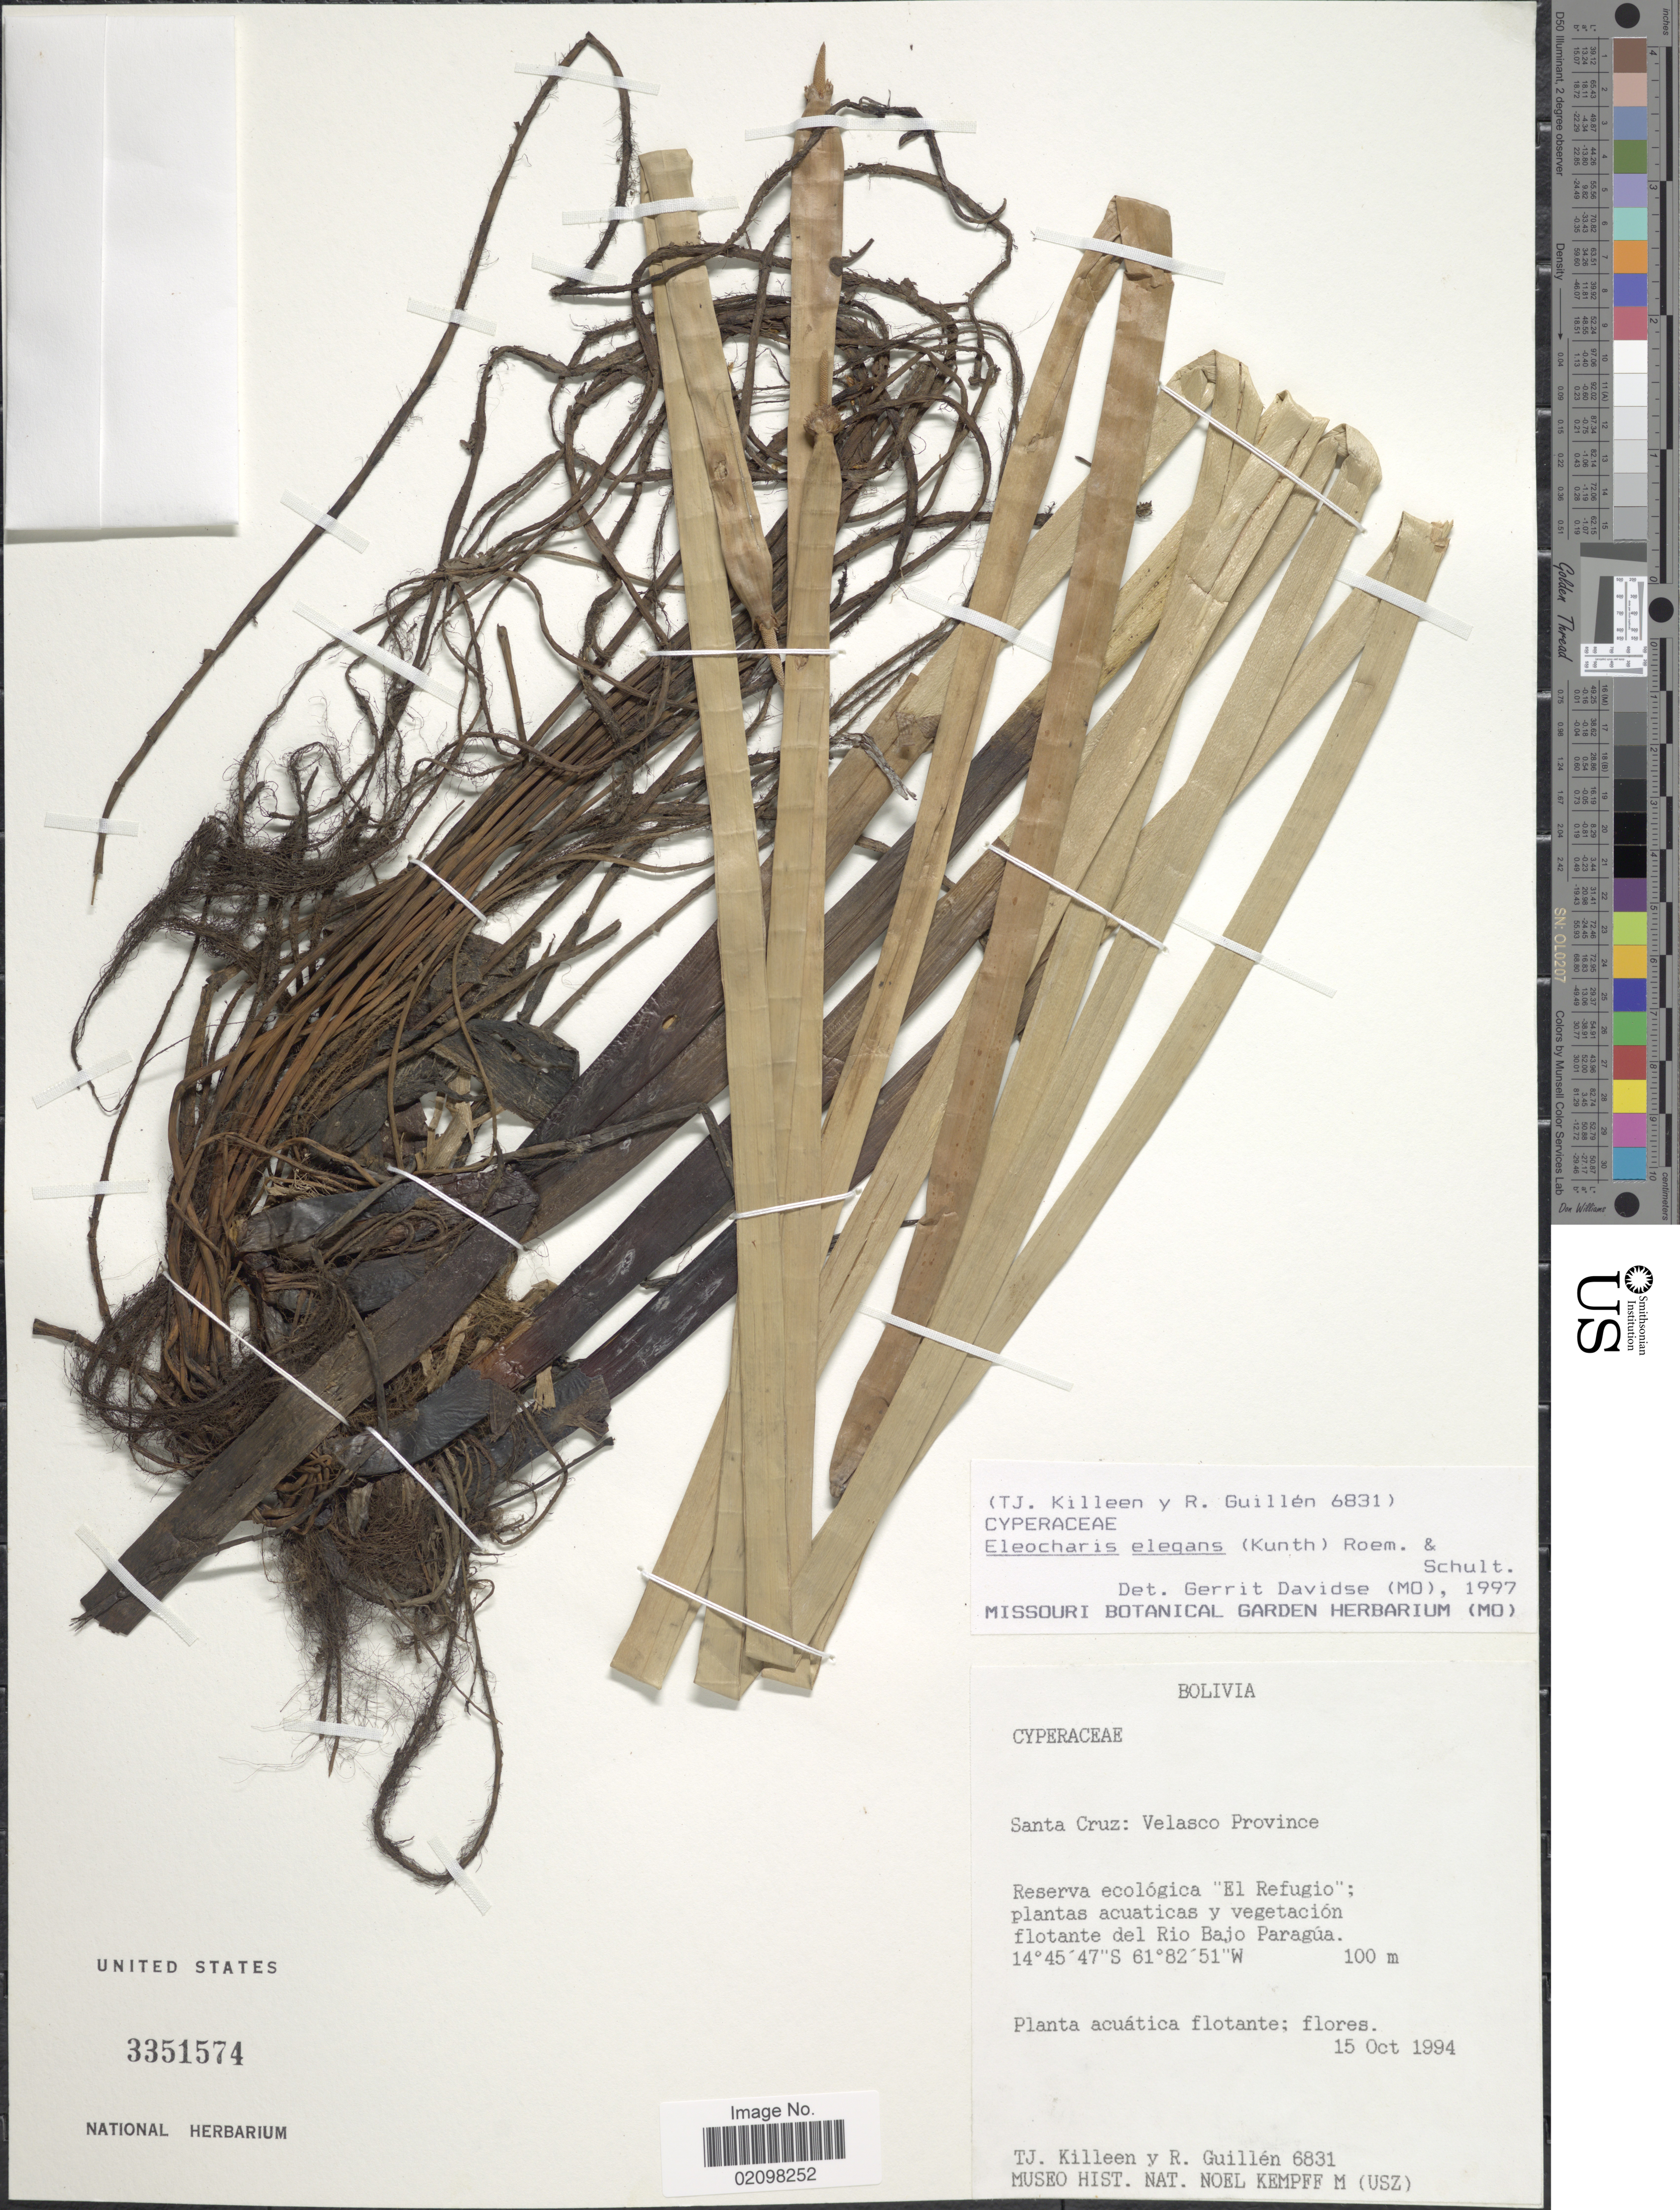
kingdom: Plantae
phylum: Tracheophyta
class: Liliopsida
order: Poales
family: Cyperaceae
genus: Eleocharis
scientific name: Eleocharis elegans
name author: (Kunth) Roem. & Schult.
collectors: T. J. Killeen & R. Guillen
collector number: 6831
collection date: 1994-10-15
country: Bolivia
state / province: Santa Cruz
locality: Velasco Province. Reserva ecológica "El Refugio"; Rio Bajo Paragúa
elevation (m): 100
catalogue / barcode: US 3351574